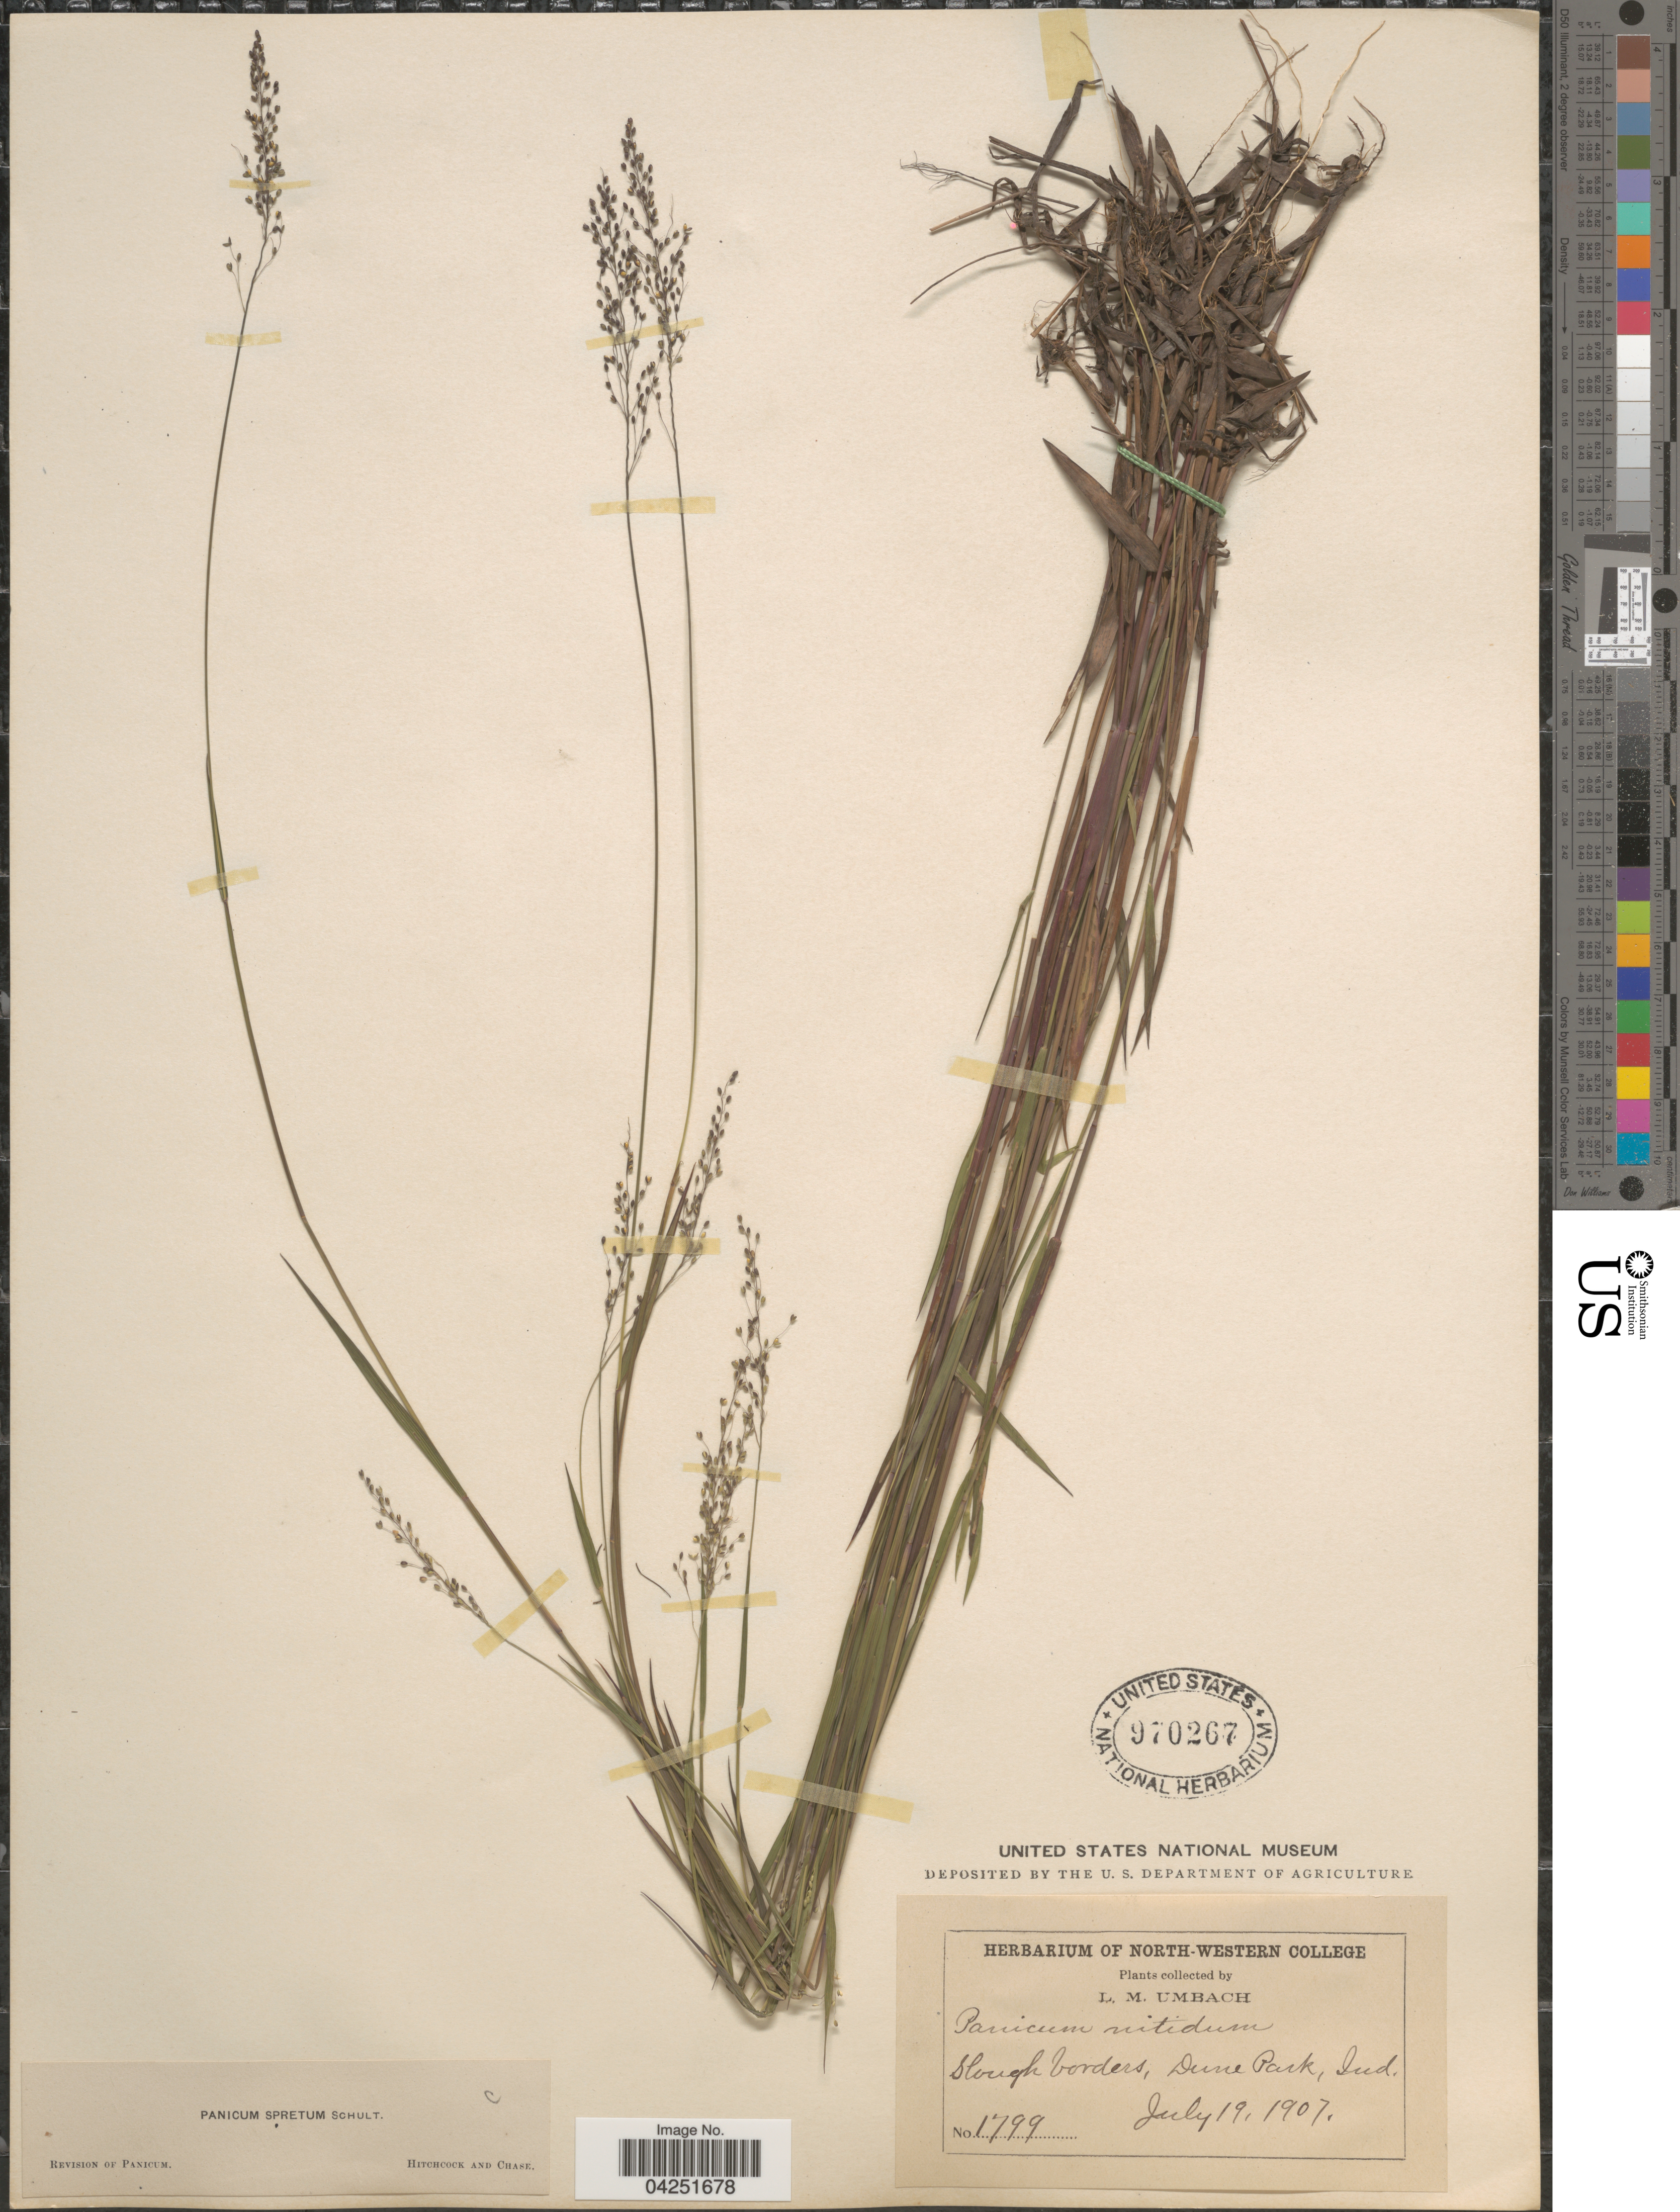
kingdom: Plantae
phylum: Tracheophyta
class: Liliopsida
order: Poales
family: Poaceae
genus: Dichanthelium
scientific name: Dichanthelium acuminatum var. densiflorum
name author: (Rand & Redfield) Gould & C.A. Clark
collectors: L. M. Umbach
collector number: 1799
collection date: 1907-07-19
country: United States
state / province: Indiana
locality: Slough borders, Dune Park.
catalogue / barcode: US 970267